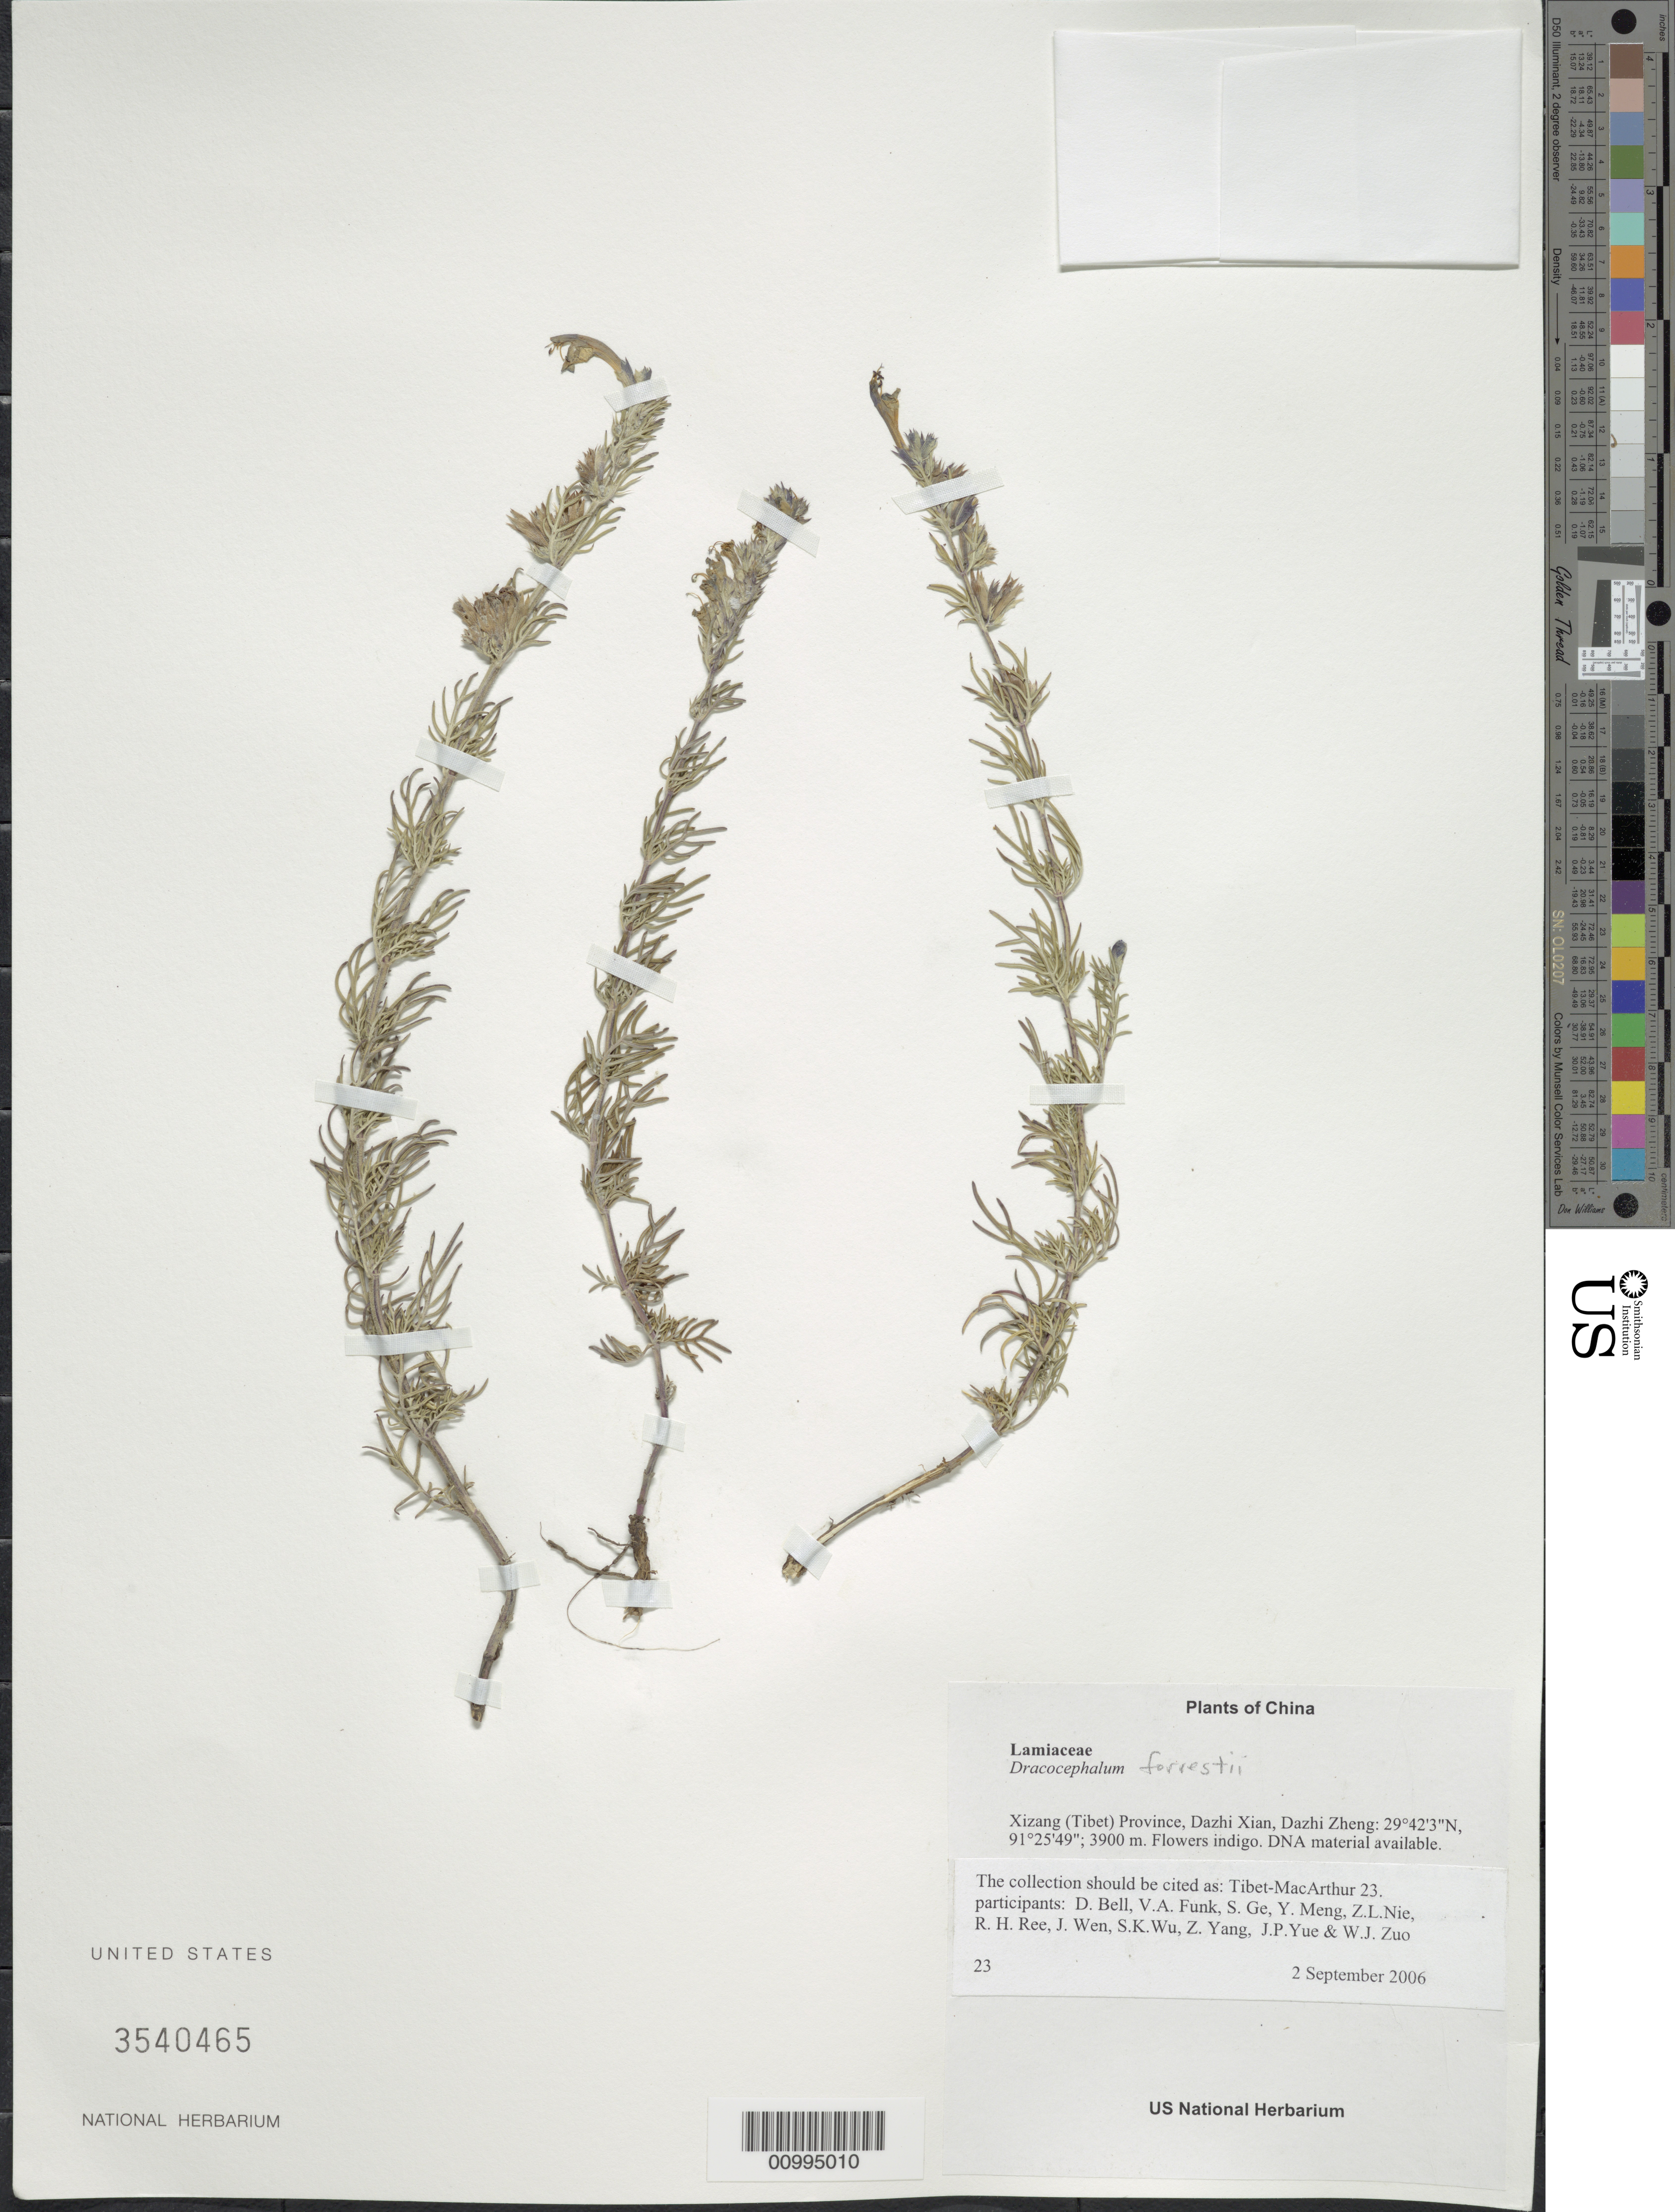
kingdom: Plantae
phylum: Tracheophyta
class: Magnoliopsida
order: Lamiales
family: Lamiaceae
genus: Dracocephalum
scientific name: Dracocephalum forrestii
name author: W.W. Sm.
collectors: Tibet-MacArthur, D. A. Bell, V. Funk, S. Ge, Y. Meng, Z. Nie, R. Ree, J. Wen, S. K. Wu, Z. Yang, J. Yue & W. Zuo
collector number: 23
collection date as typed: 02 Sep 2006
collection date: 2006-09-02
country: China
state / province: Xizang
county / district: Dazhi Xian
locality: Dazhi Zheng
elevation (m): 3900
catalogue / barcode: US 3540465